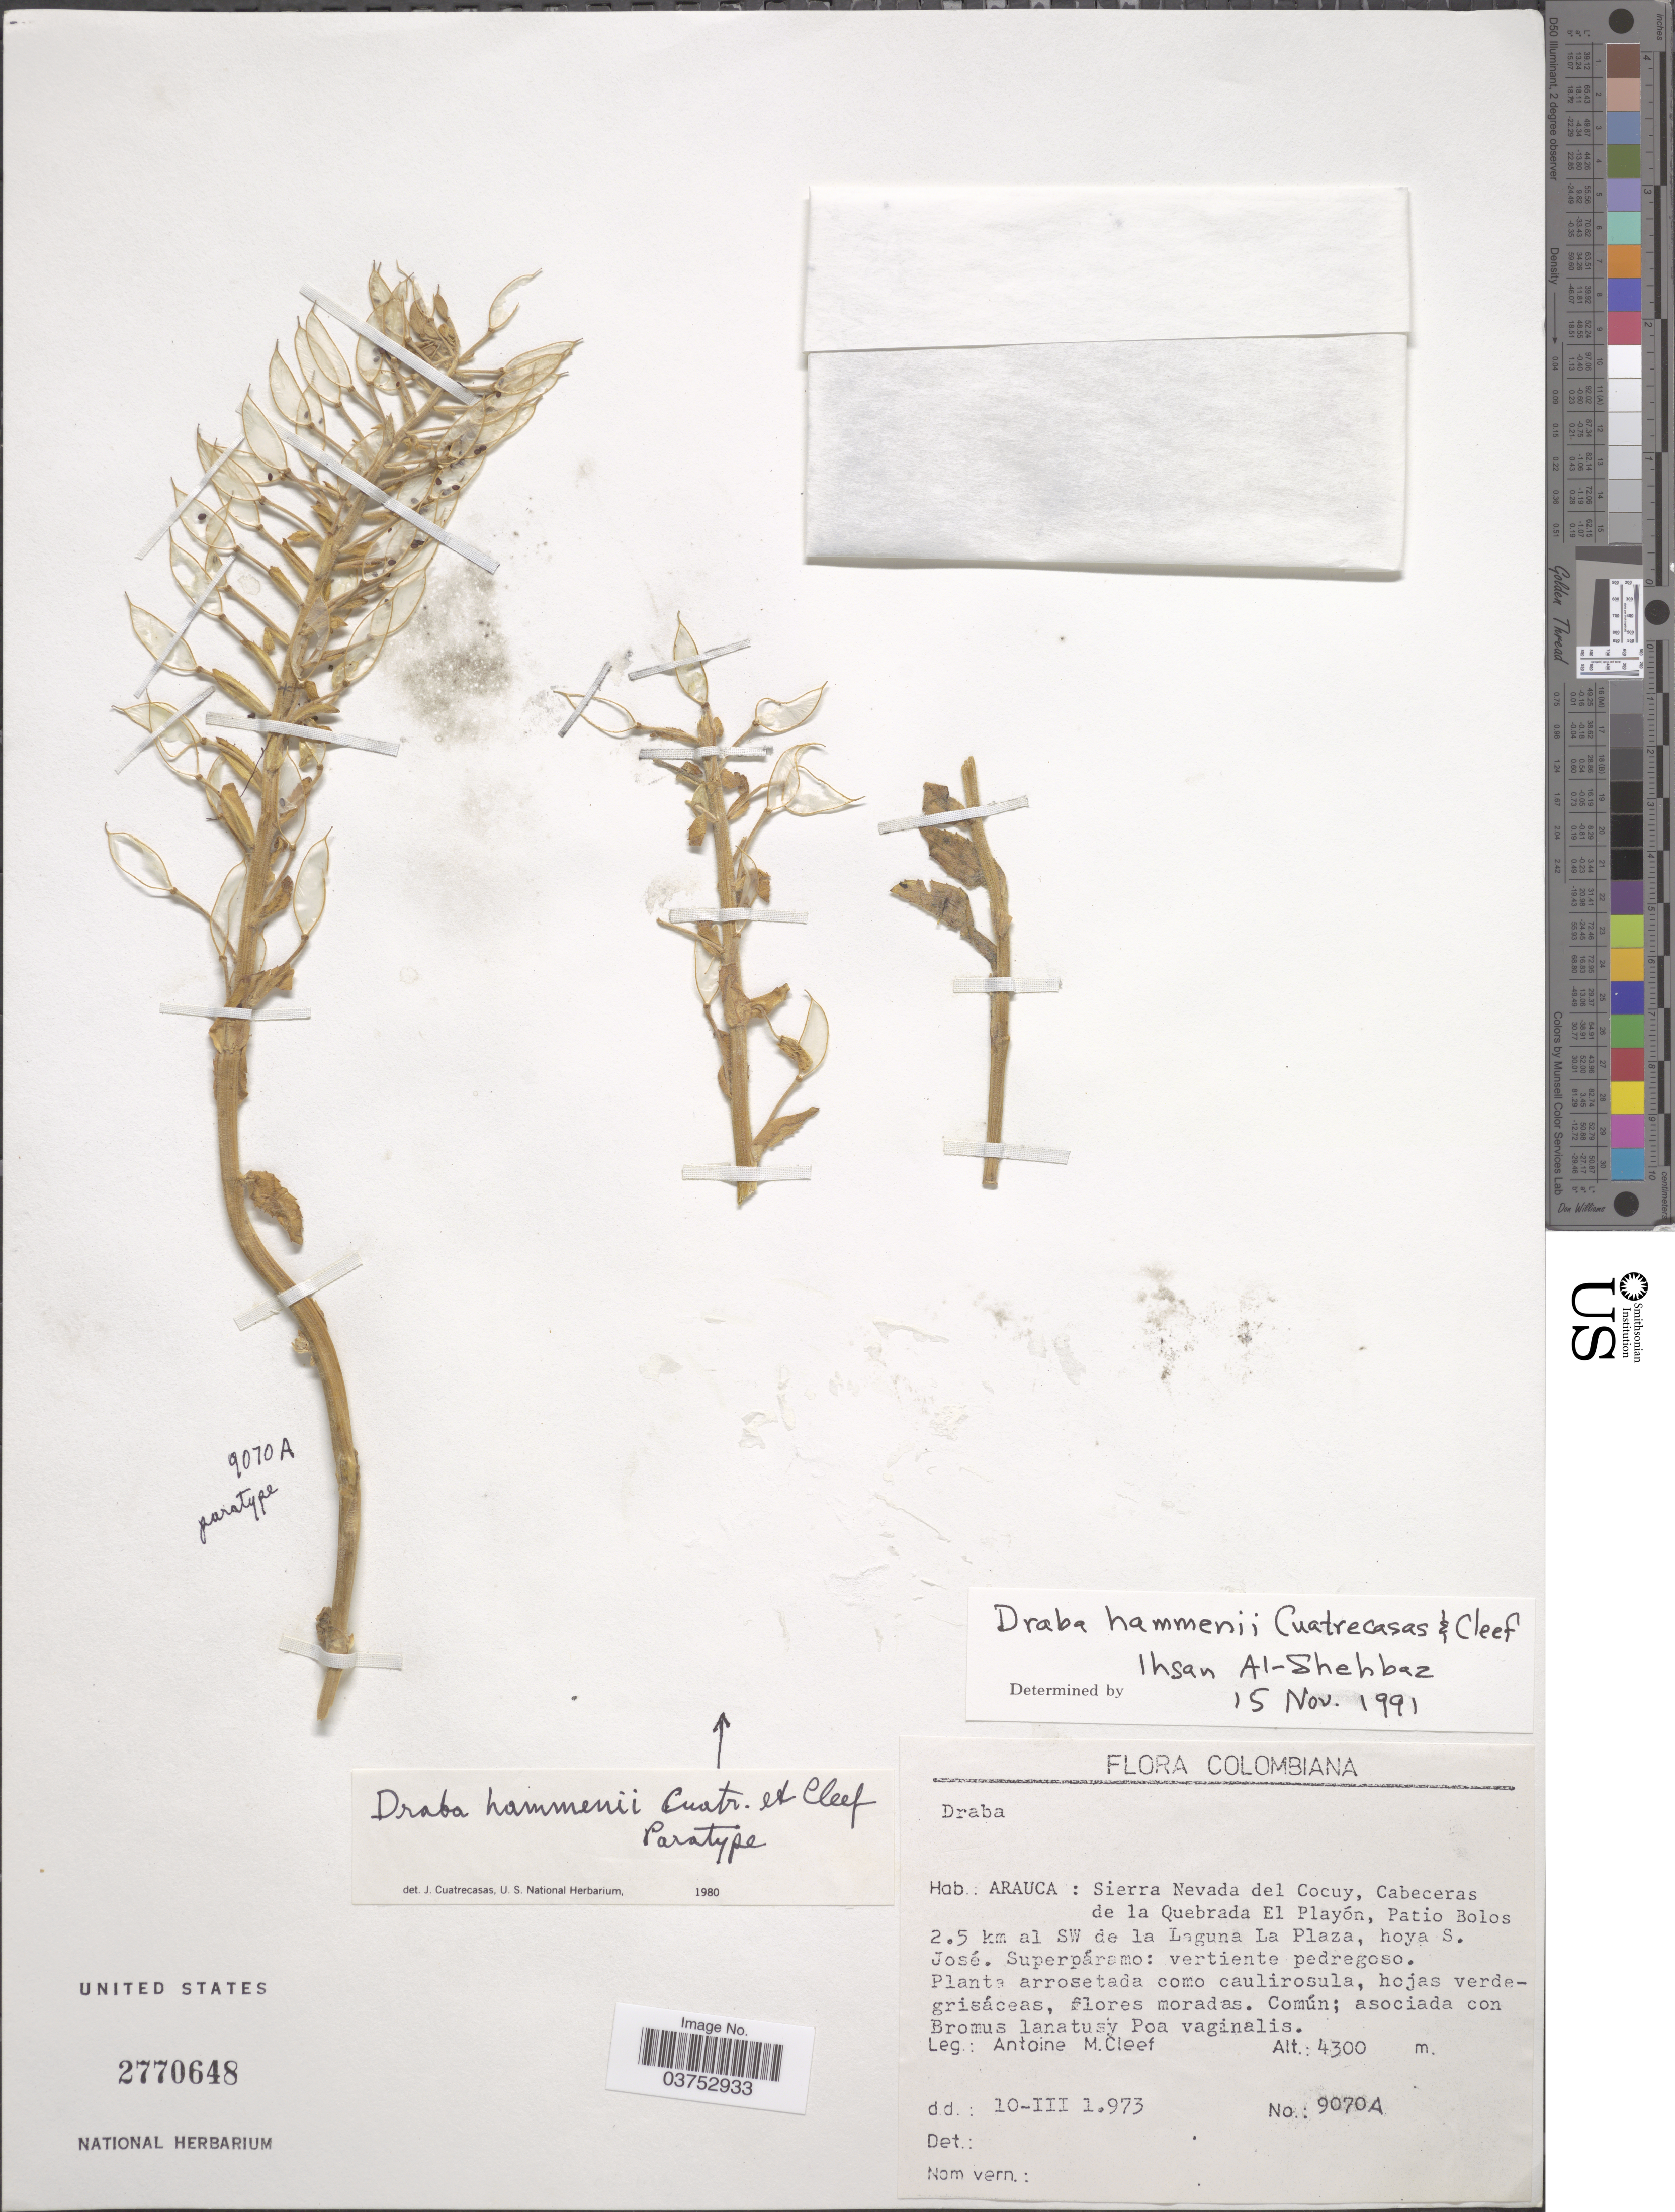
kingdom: Plantae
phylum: Tracheophyta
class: Magnoliopsida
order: Brassicales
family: Brassicaceae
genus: Draba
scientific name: Draba hammenii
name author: Cuatrec. & Cleef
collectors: A. M. Cleef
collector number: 9070A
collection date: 1973-03-10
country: Colombia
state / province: Arauca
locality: Sierra Nevada del Cocuy, Cabeceras de la Quebrada El Playón, Patio Bolos 2.5 km al SW de la Laguna La Plaza, hoya S. José.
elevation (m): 4300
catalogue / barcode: US 2770648